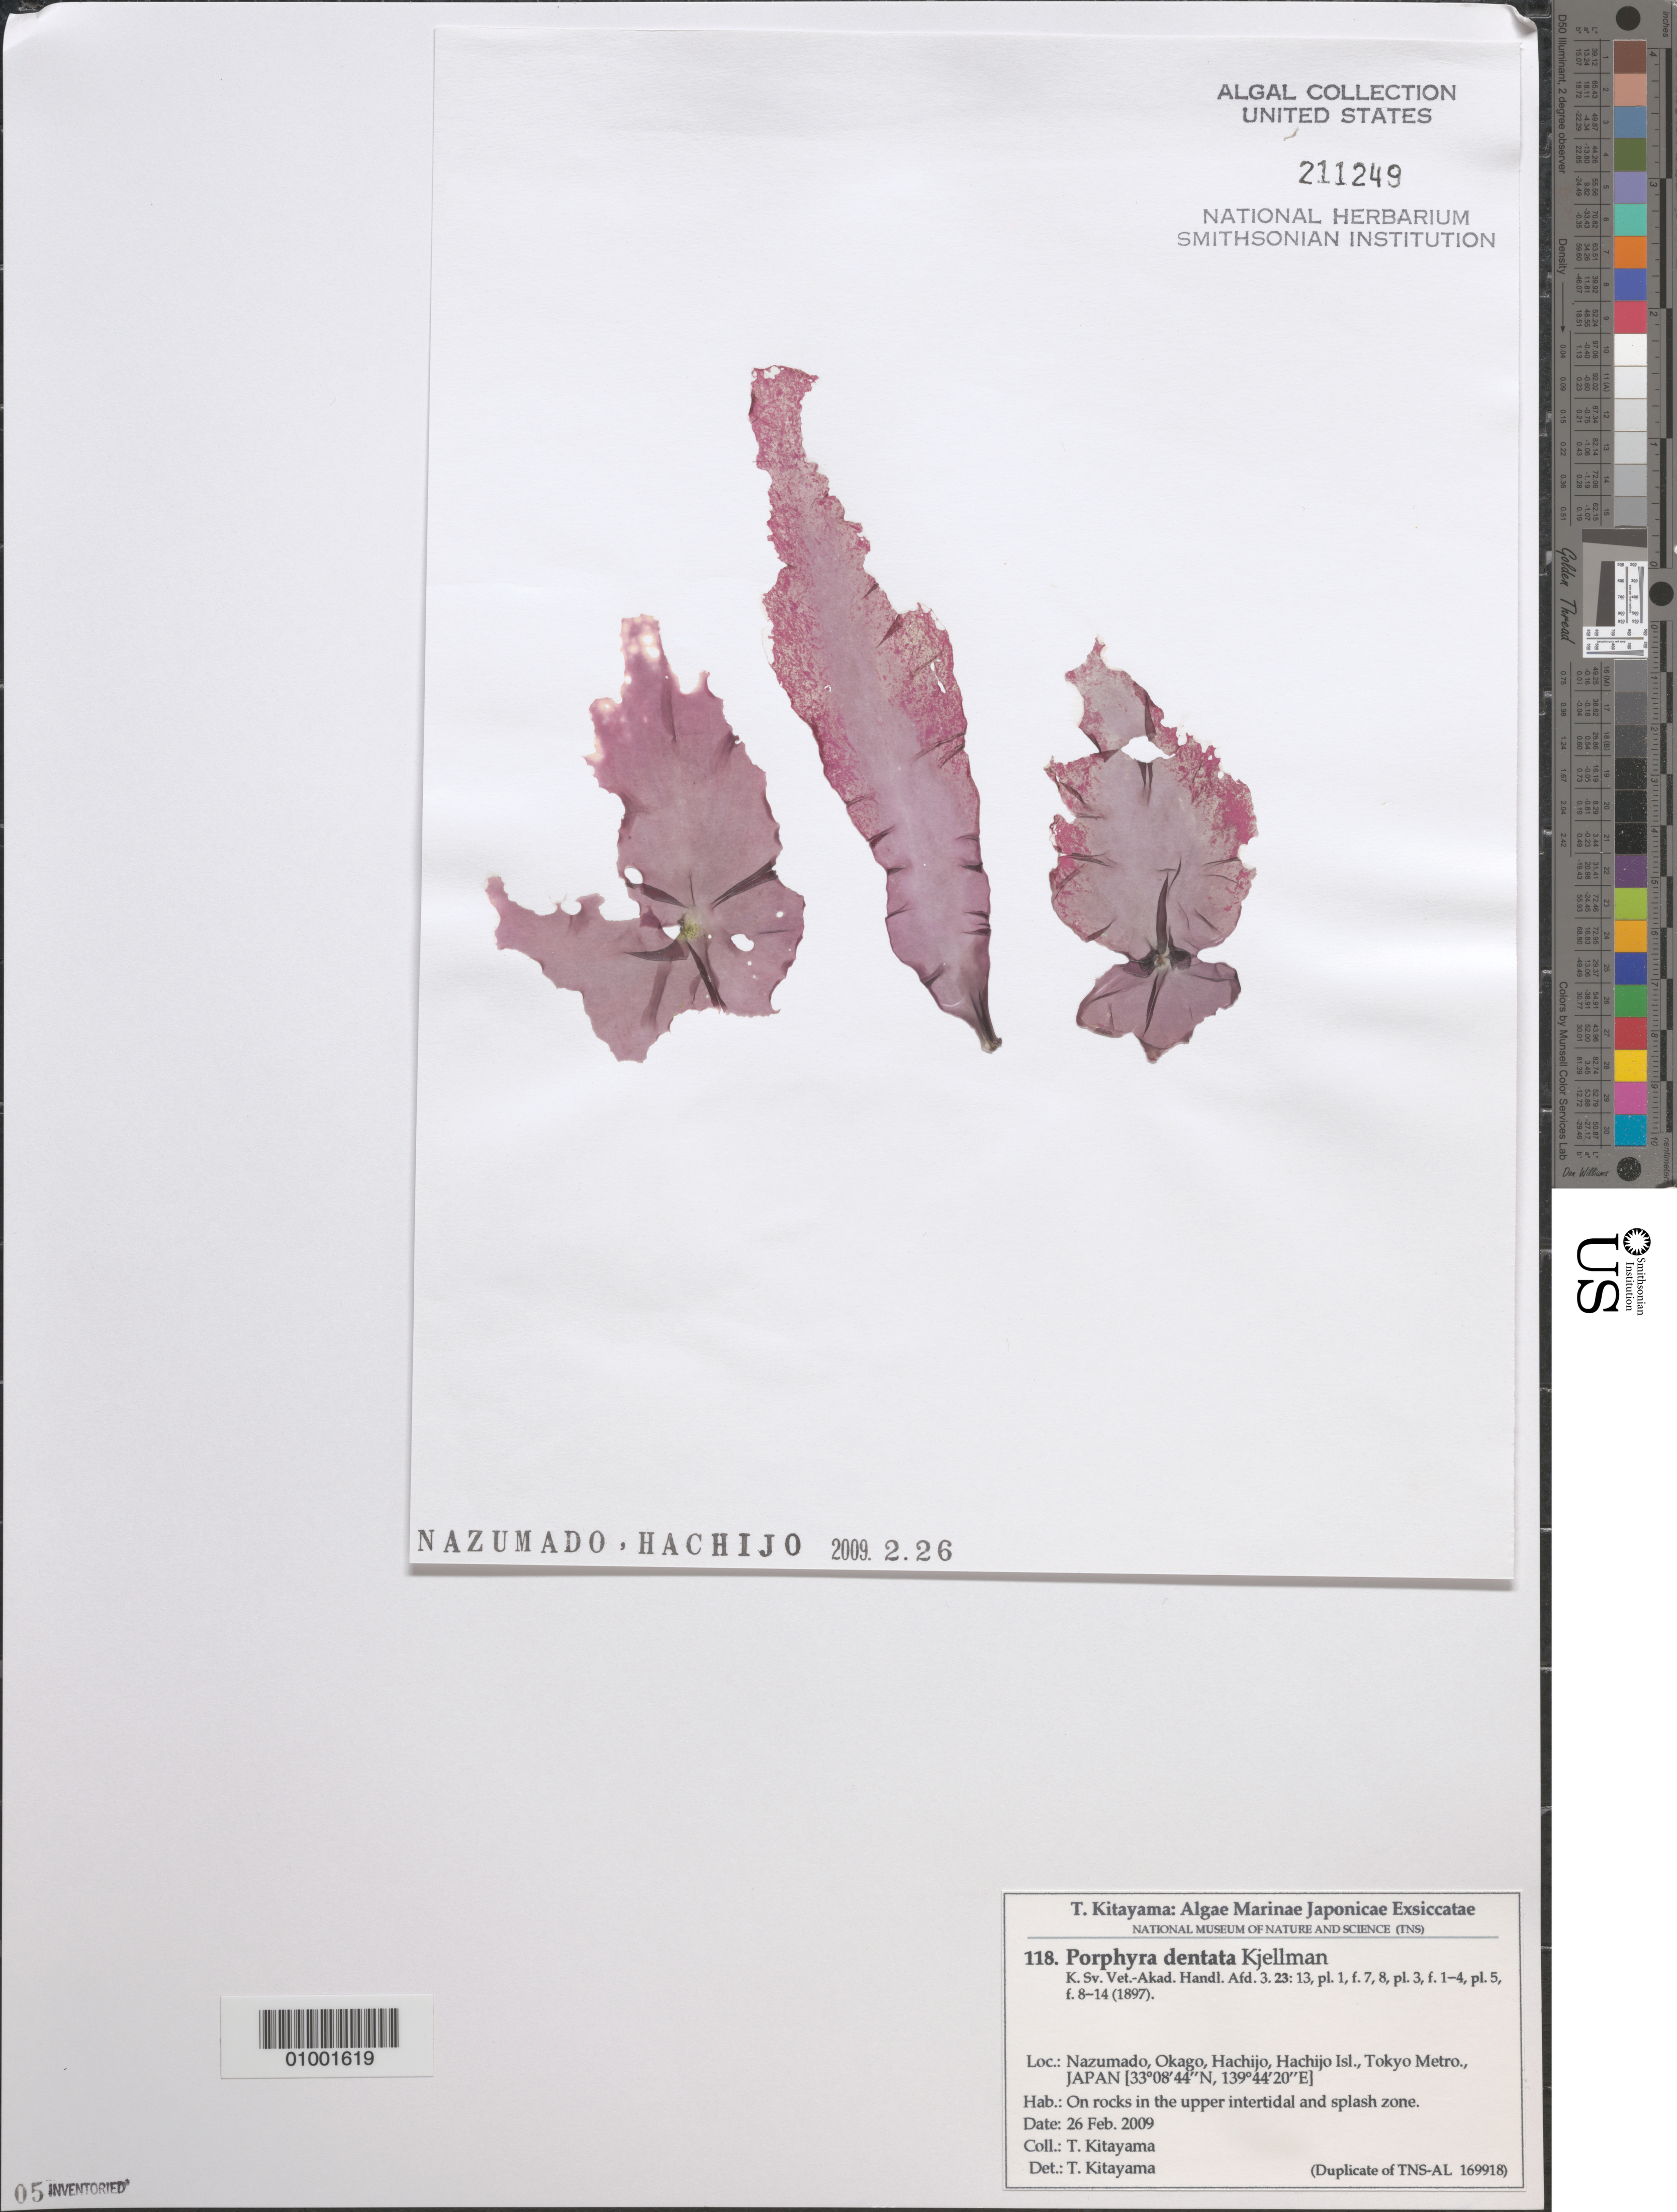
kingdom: Plantae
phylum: Rhodophyta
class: Bangiophyceae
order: Bangiales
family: Bangiaceae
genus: Porphyra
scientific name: Porphyra dentata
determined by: Kitayama, T.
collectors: T. Kitayama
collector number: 118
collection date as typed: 26 Feb 2009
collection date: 2009-02-26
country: Japan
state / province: Tokyo, Federal City of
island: Hachijo-jima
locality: Nazumado, Okago, Hachijo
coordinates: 33 08'44"N, 139 44'20"E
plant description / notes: Kitayama, T., Algae Marinae Japonicae Exsiccatae, Fasc. V (Nos. 101-125)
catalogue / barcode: US 211249